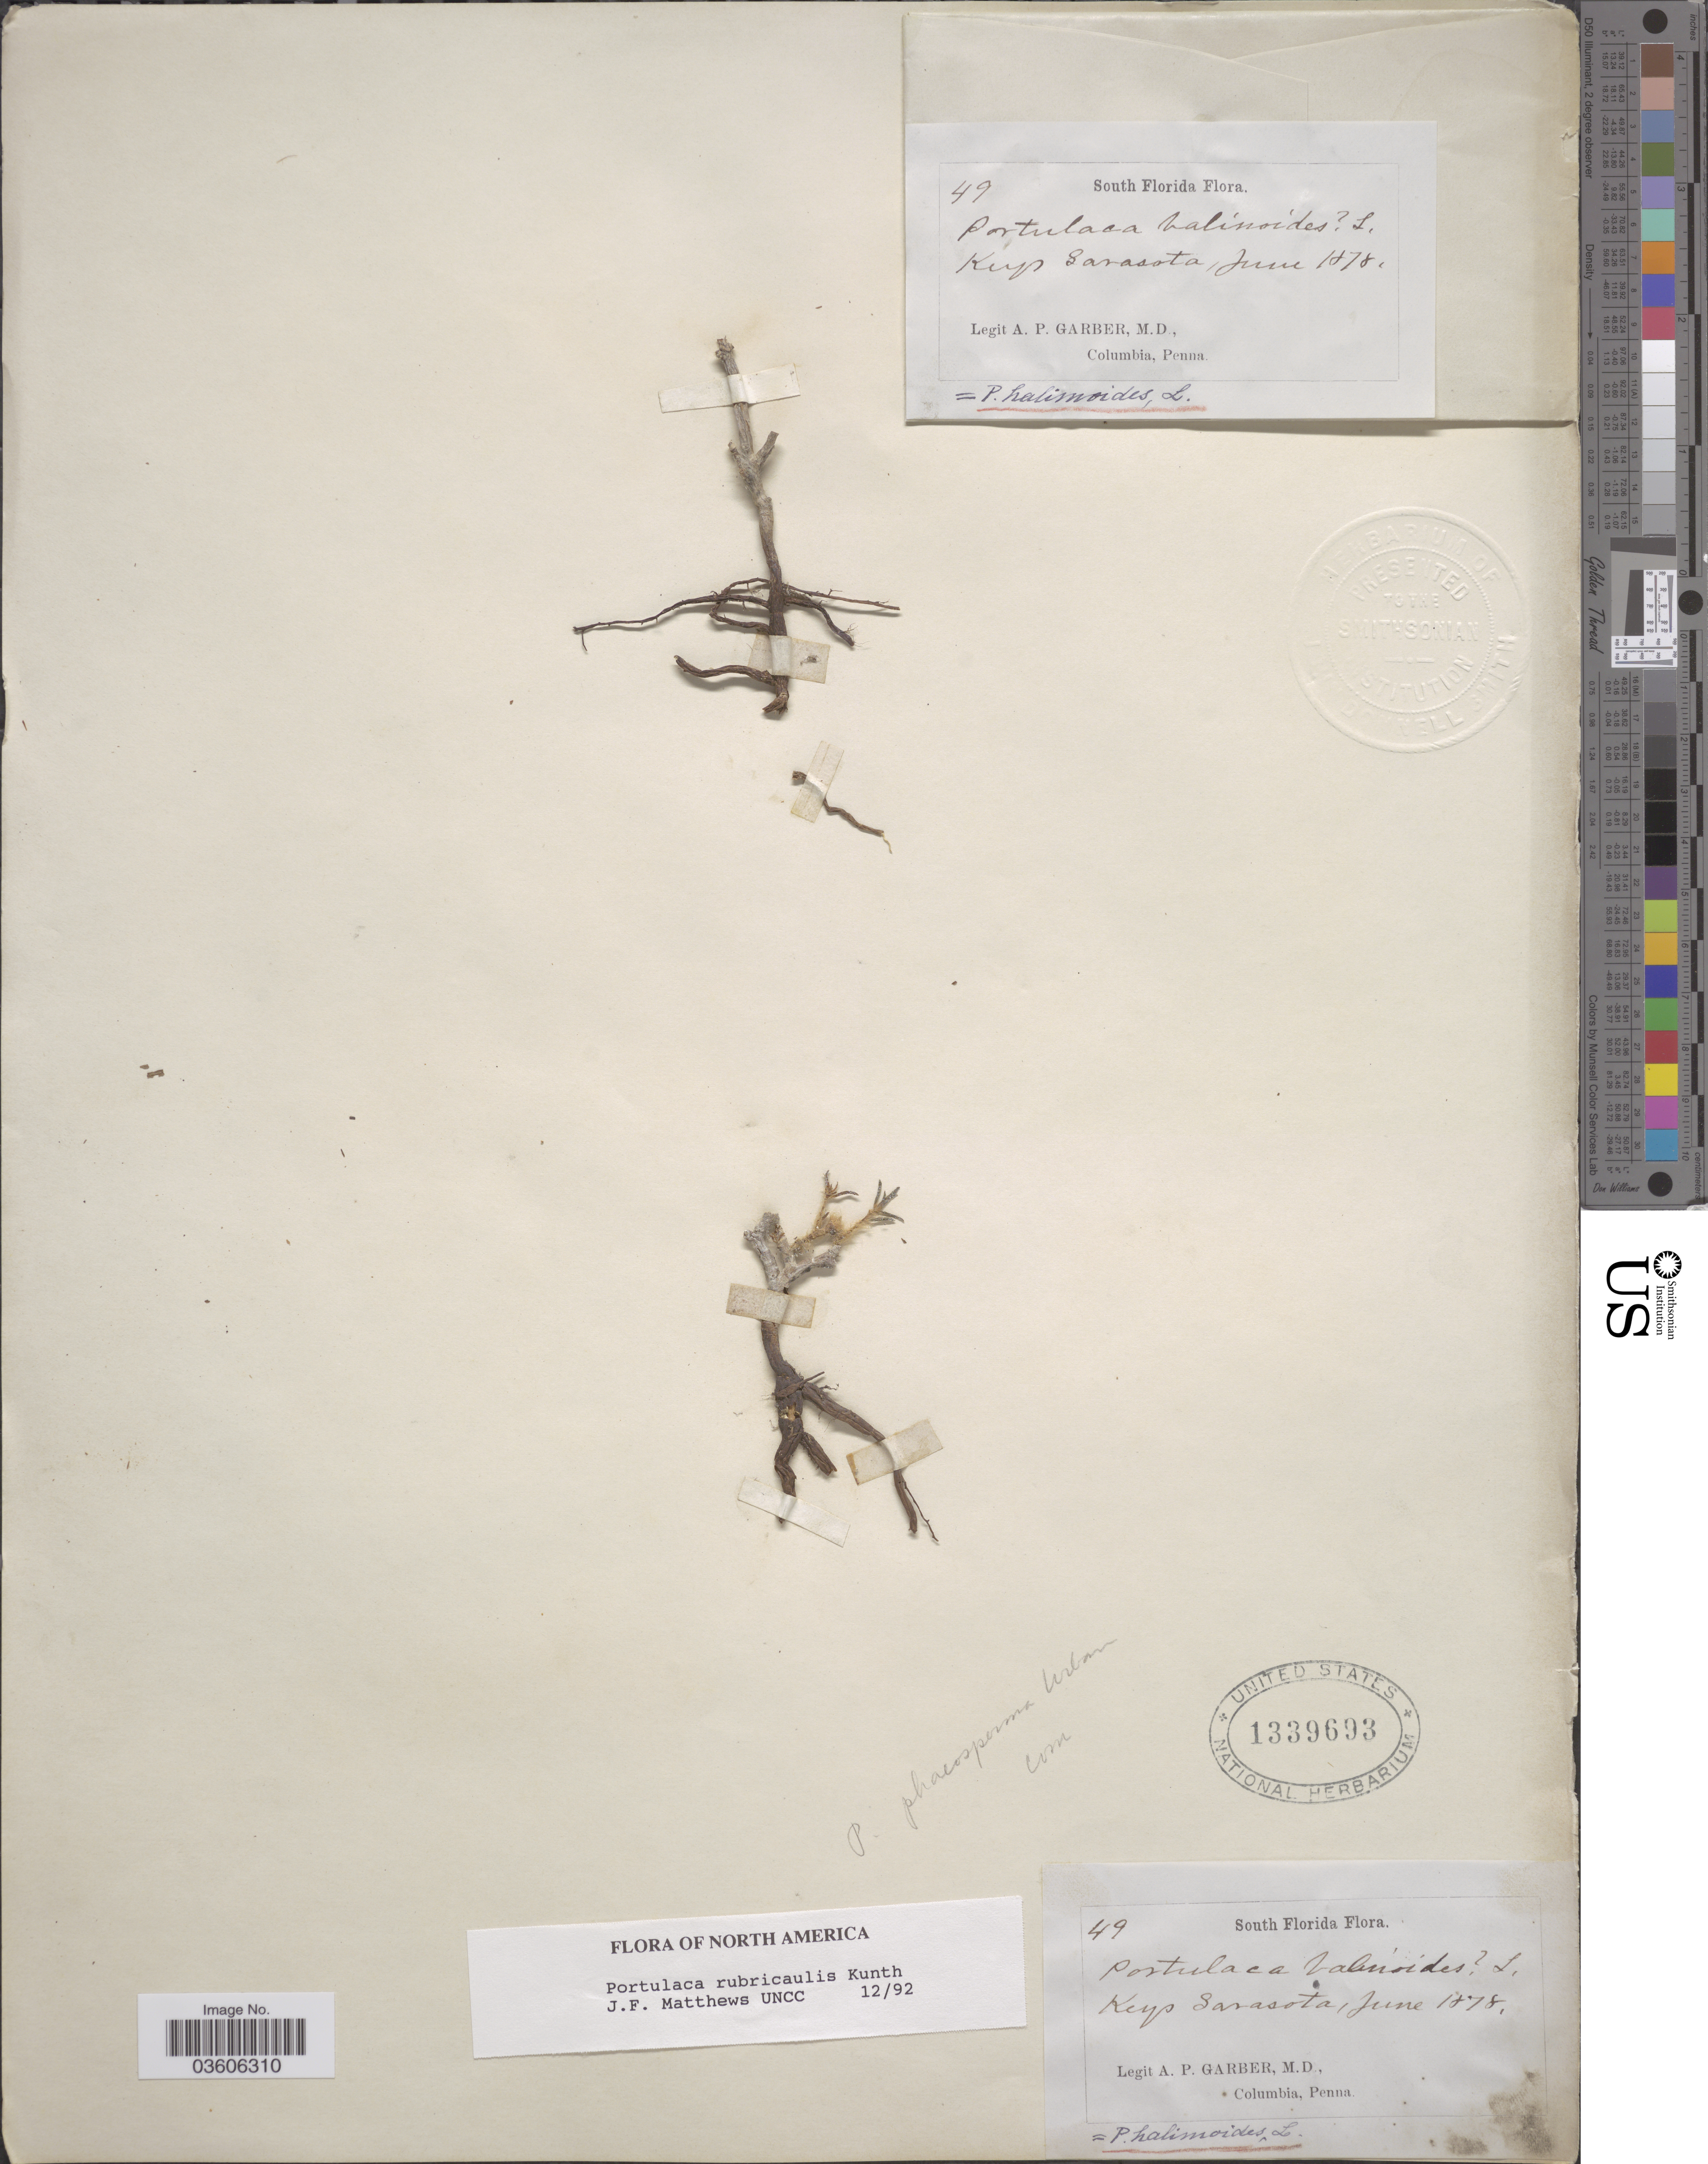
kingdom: Plantae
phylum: Tracheophyta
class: Magnoliopsida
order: Caryophyllales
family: Portulacaceae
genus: Portulaca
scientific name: Portulaca rubricaulis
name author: Kunth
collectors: A. P. Garber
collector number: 49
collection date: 1878-06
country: United States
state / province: Florida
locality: South Florida. Keys Sarasota.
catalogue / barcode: US 1339693